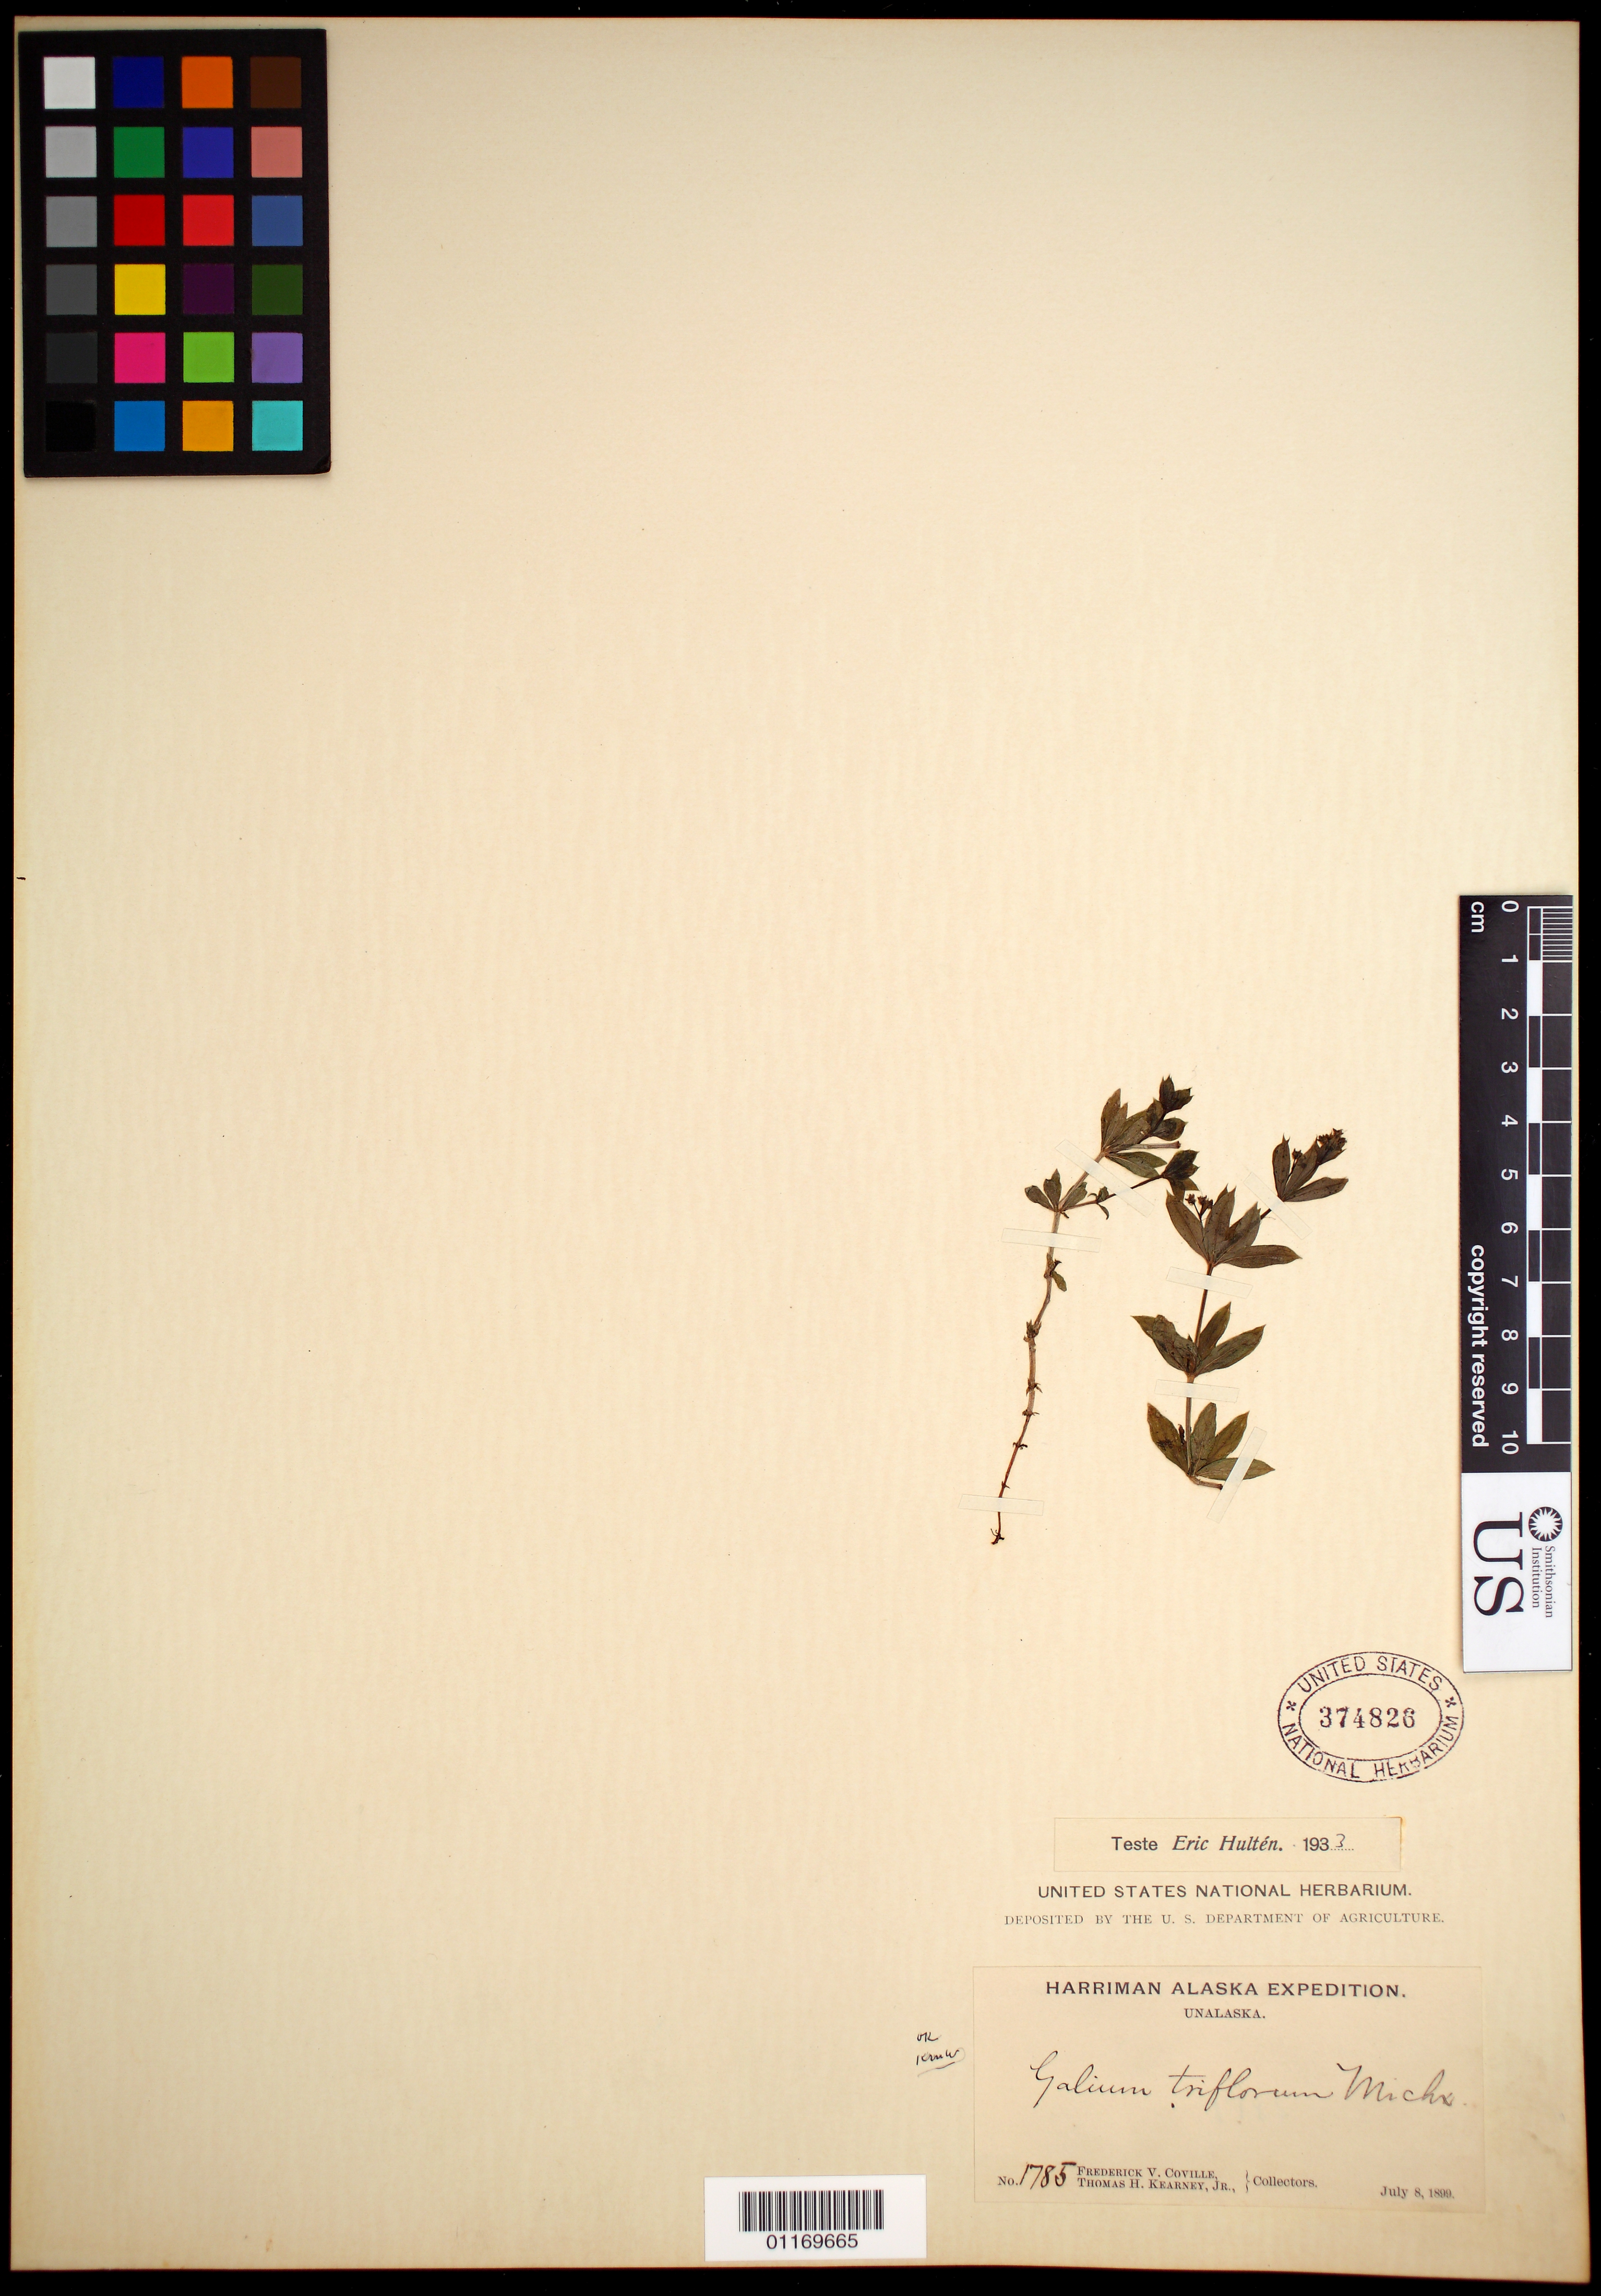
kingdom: Plantae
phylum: Tracheophyta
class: Magnoliopsida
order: Gentianales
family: Rubiaceae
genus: Galium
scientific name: Galium triflorum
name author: Michx.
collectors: F. V. Coville & T. H. Kearney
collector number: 1785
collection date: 1899-07-08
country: United States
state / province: Alaska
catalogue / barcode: US 374826